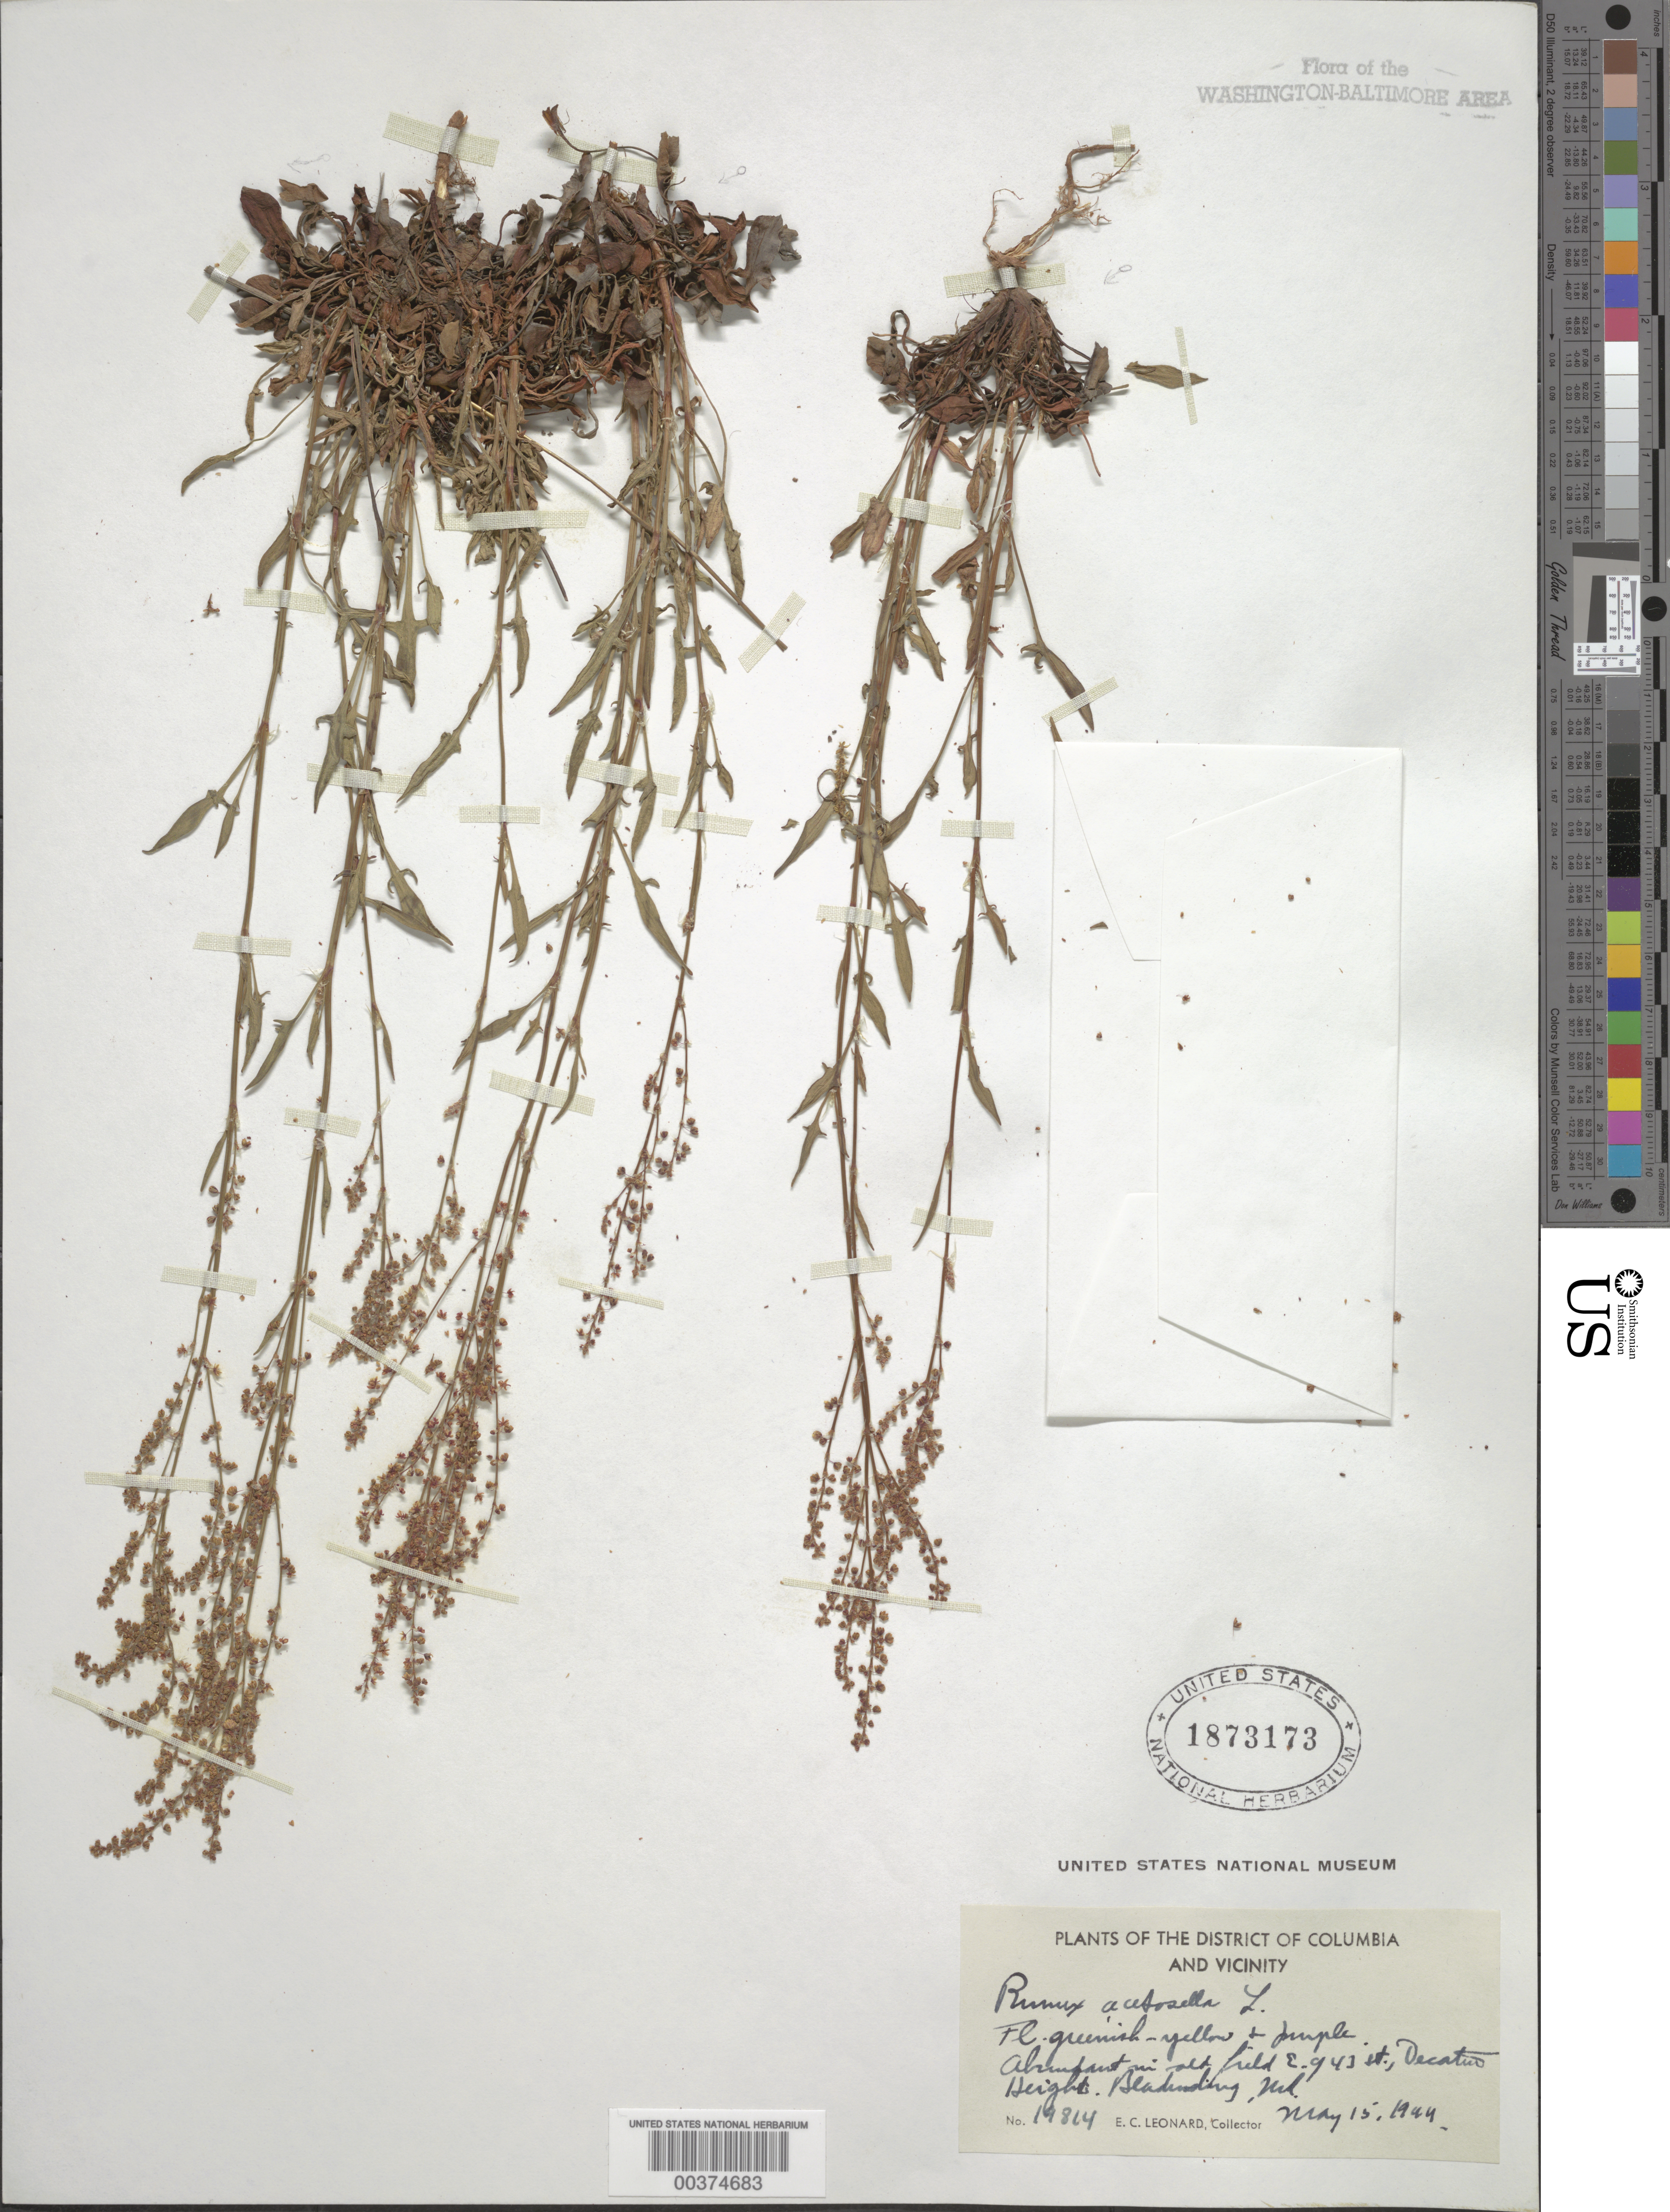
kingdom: Plantae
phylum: Tracheophyta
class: Magnoliopsida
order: Caryophyllales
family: Polygonaceae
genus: Rumex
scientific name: Rumex acetosella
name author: L.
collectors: E. C. Leonard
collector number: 19814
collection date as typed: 15 May 1944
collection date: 1944-05-15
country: United States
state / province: Maryland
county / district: Prince George's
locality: Decatur Heights, Bladensburg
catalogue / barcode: US 1873173